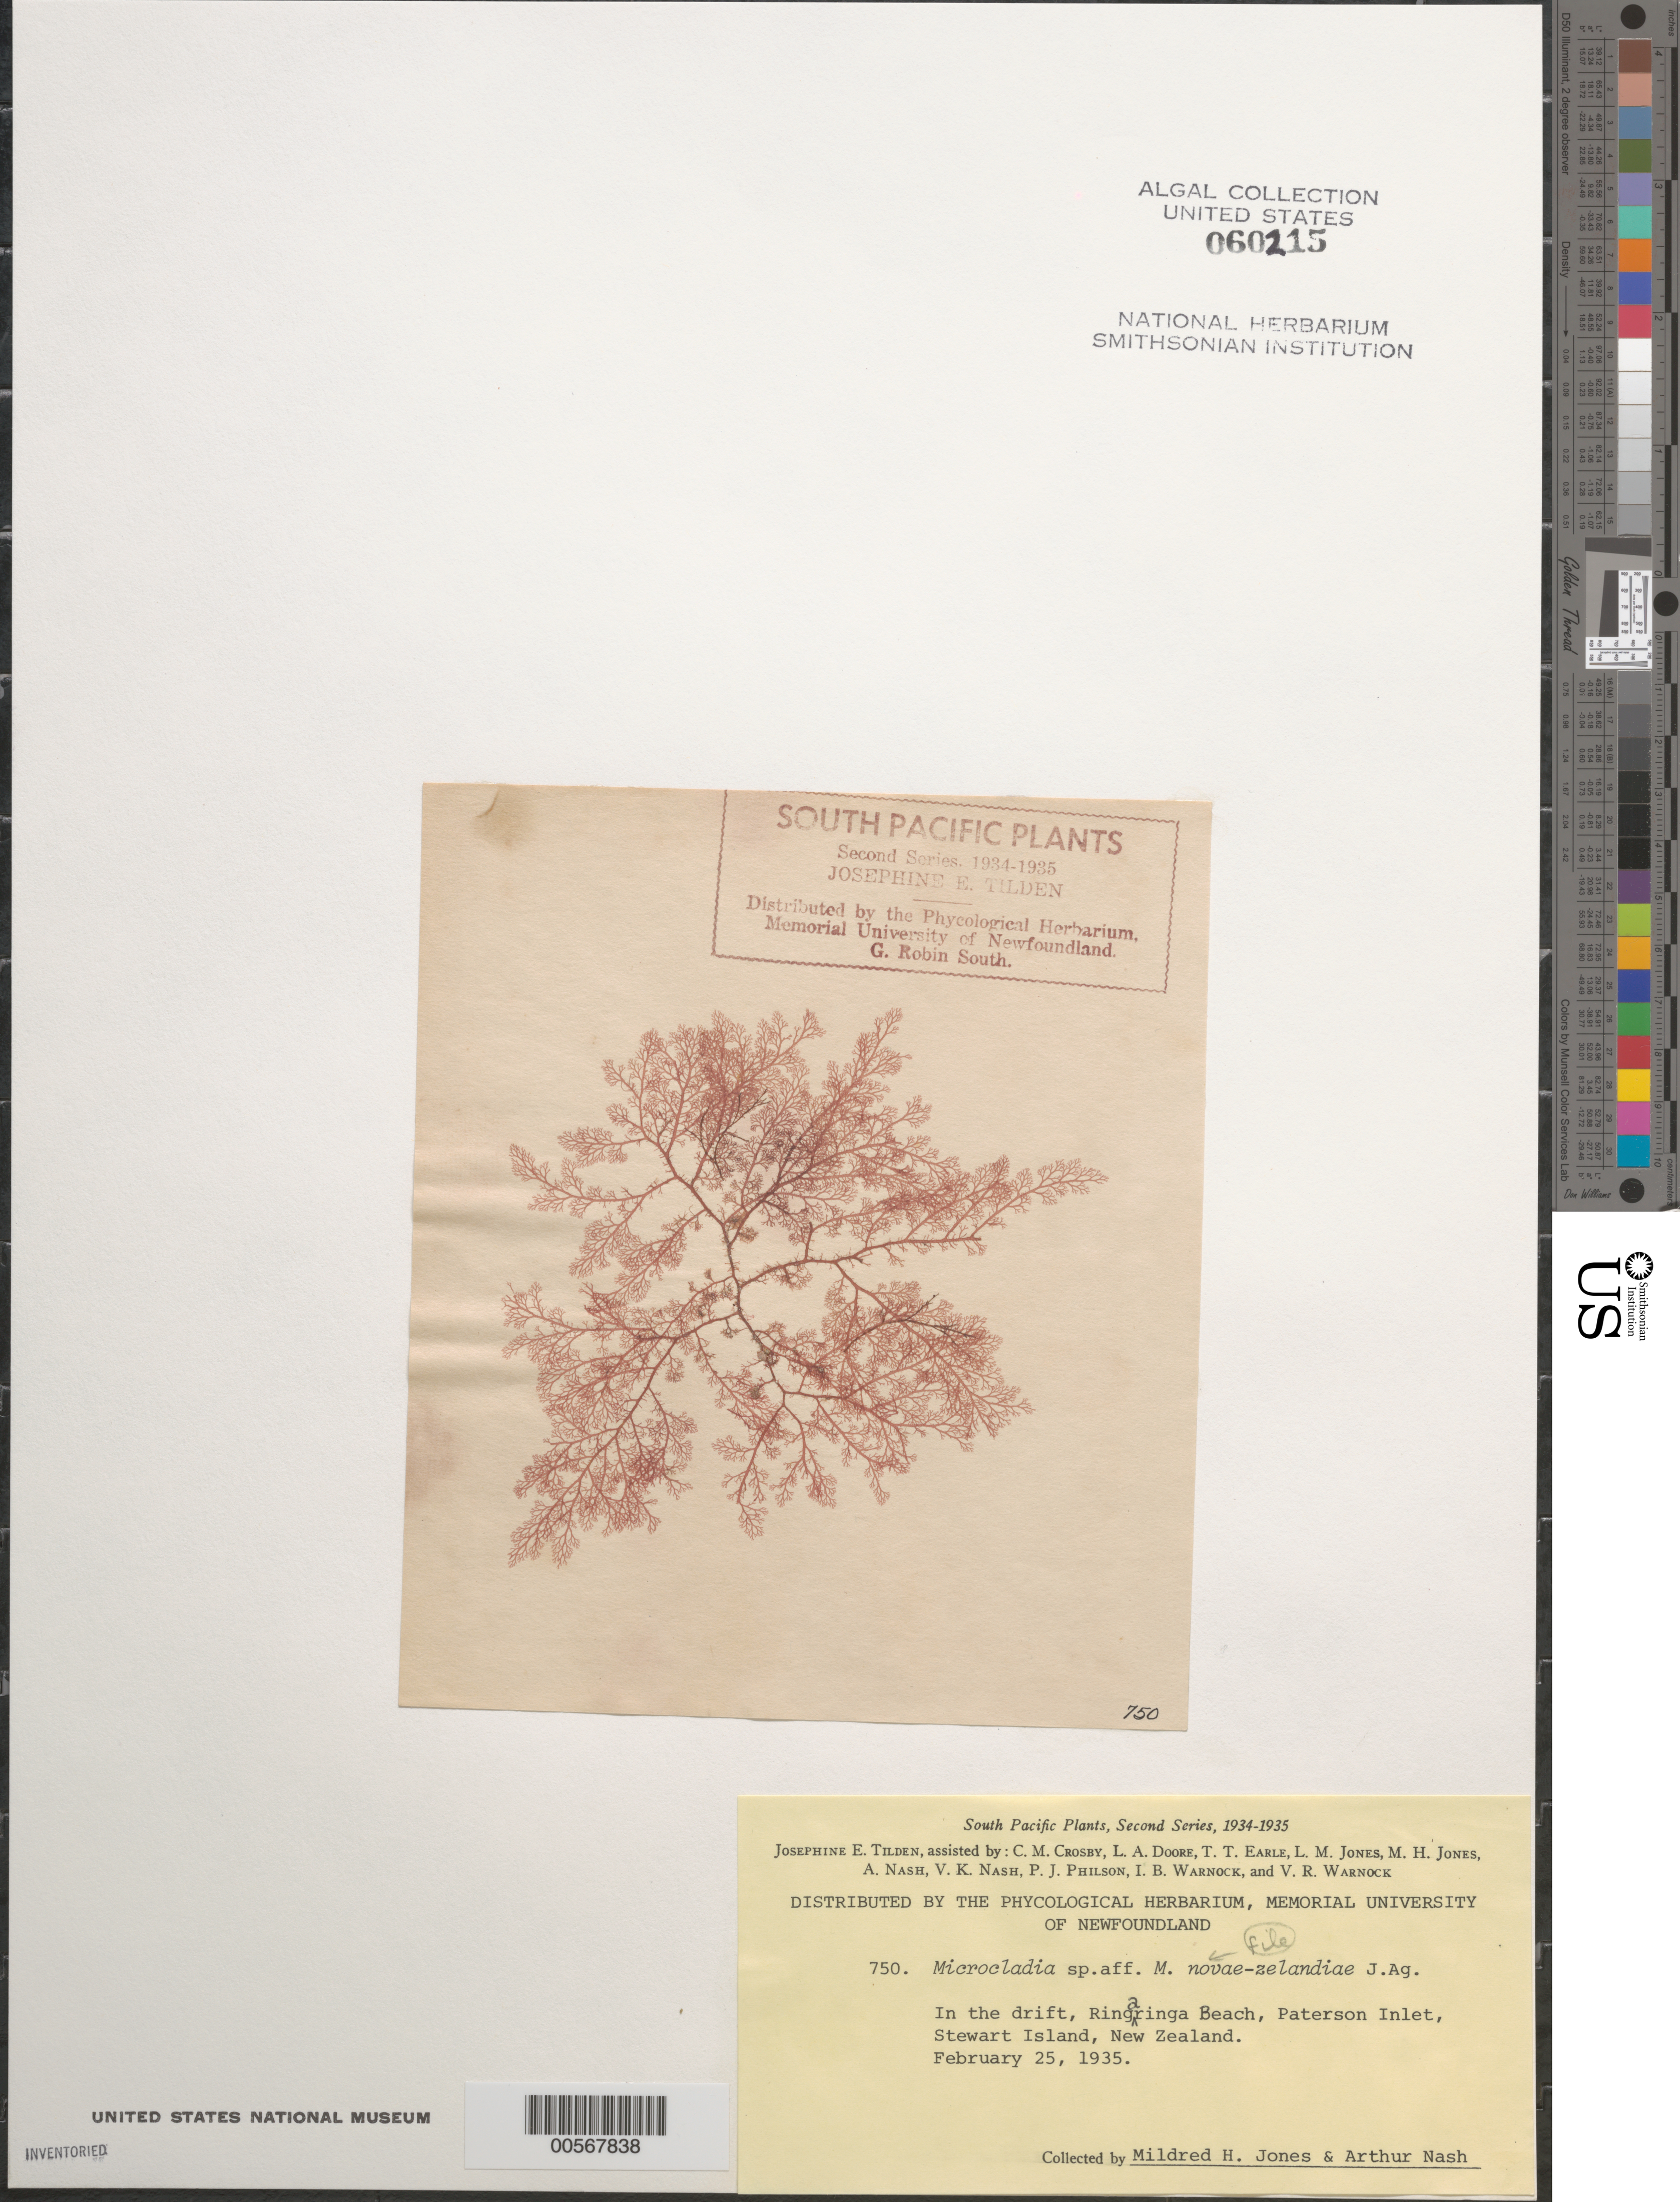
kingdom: Plantae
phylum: Rhodophyta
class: Florideophyceae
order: Ceramiales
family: Ceramiaceae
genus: Microcladia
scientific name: Microcladia novae-zelandiae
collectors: M. H. Jones & A. Nash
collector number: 750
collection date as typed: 25 Feb 1935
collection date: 1935-02-25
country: New Zealand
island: Stewart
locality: Ringaringa beach, paterson inlet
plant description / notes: Tilden, South Pacific Plants, Second Series, 1934-1935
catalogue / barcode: US 60215